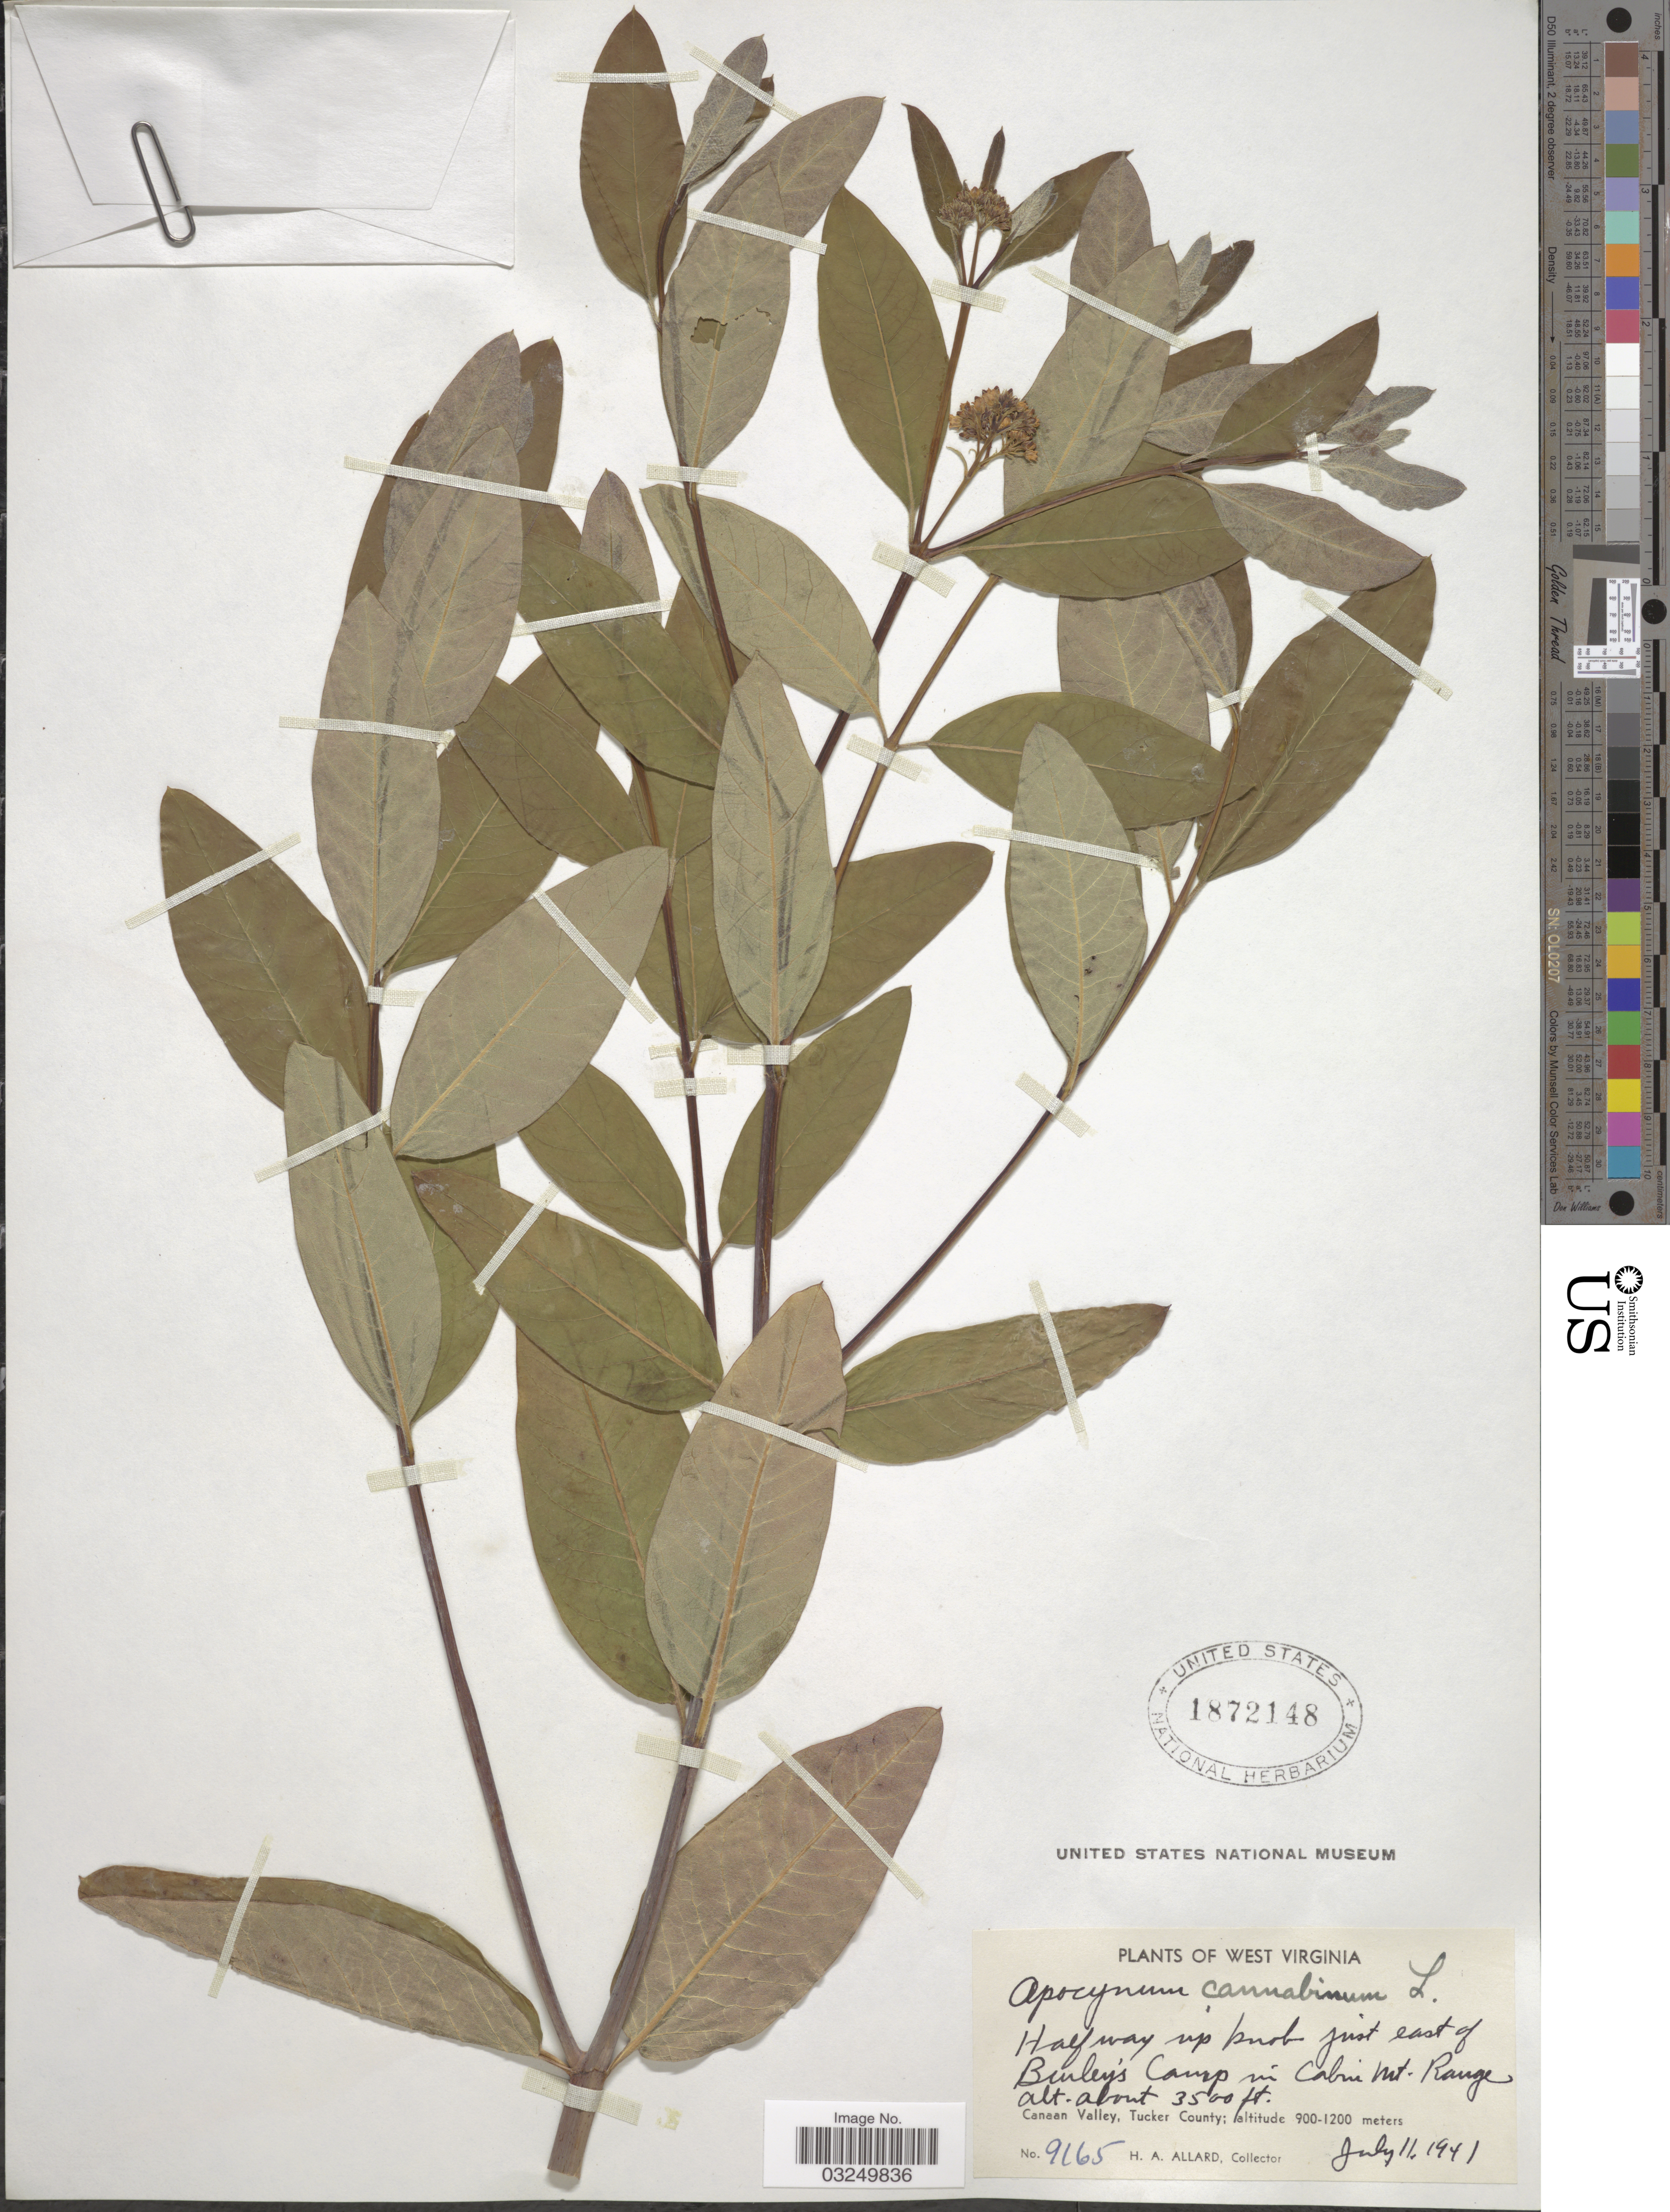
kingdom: Plantae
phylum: Tracheophyta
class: Magnoliopsida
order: Gentianales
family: Apocynaceae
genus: Apocynum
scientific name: Apocynum cannabinum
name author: L.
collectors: H. A. Allard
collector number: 9165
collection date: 1941-07-11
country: United States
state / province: West Virginia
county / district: Tucker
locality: Halfway up knob just east of Burley's Camp in Cabin Mt. Range. Canaan Valley, Tucker County.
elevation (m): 1067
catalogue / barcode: US 1872148